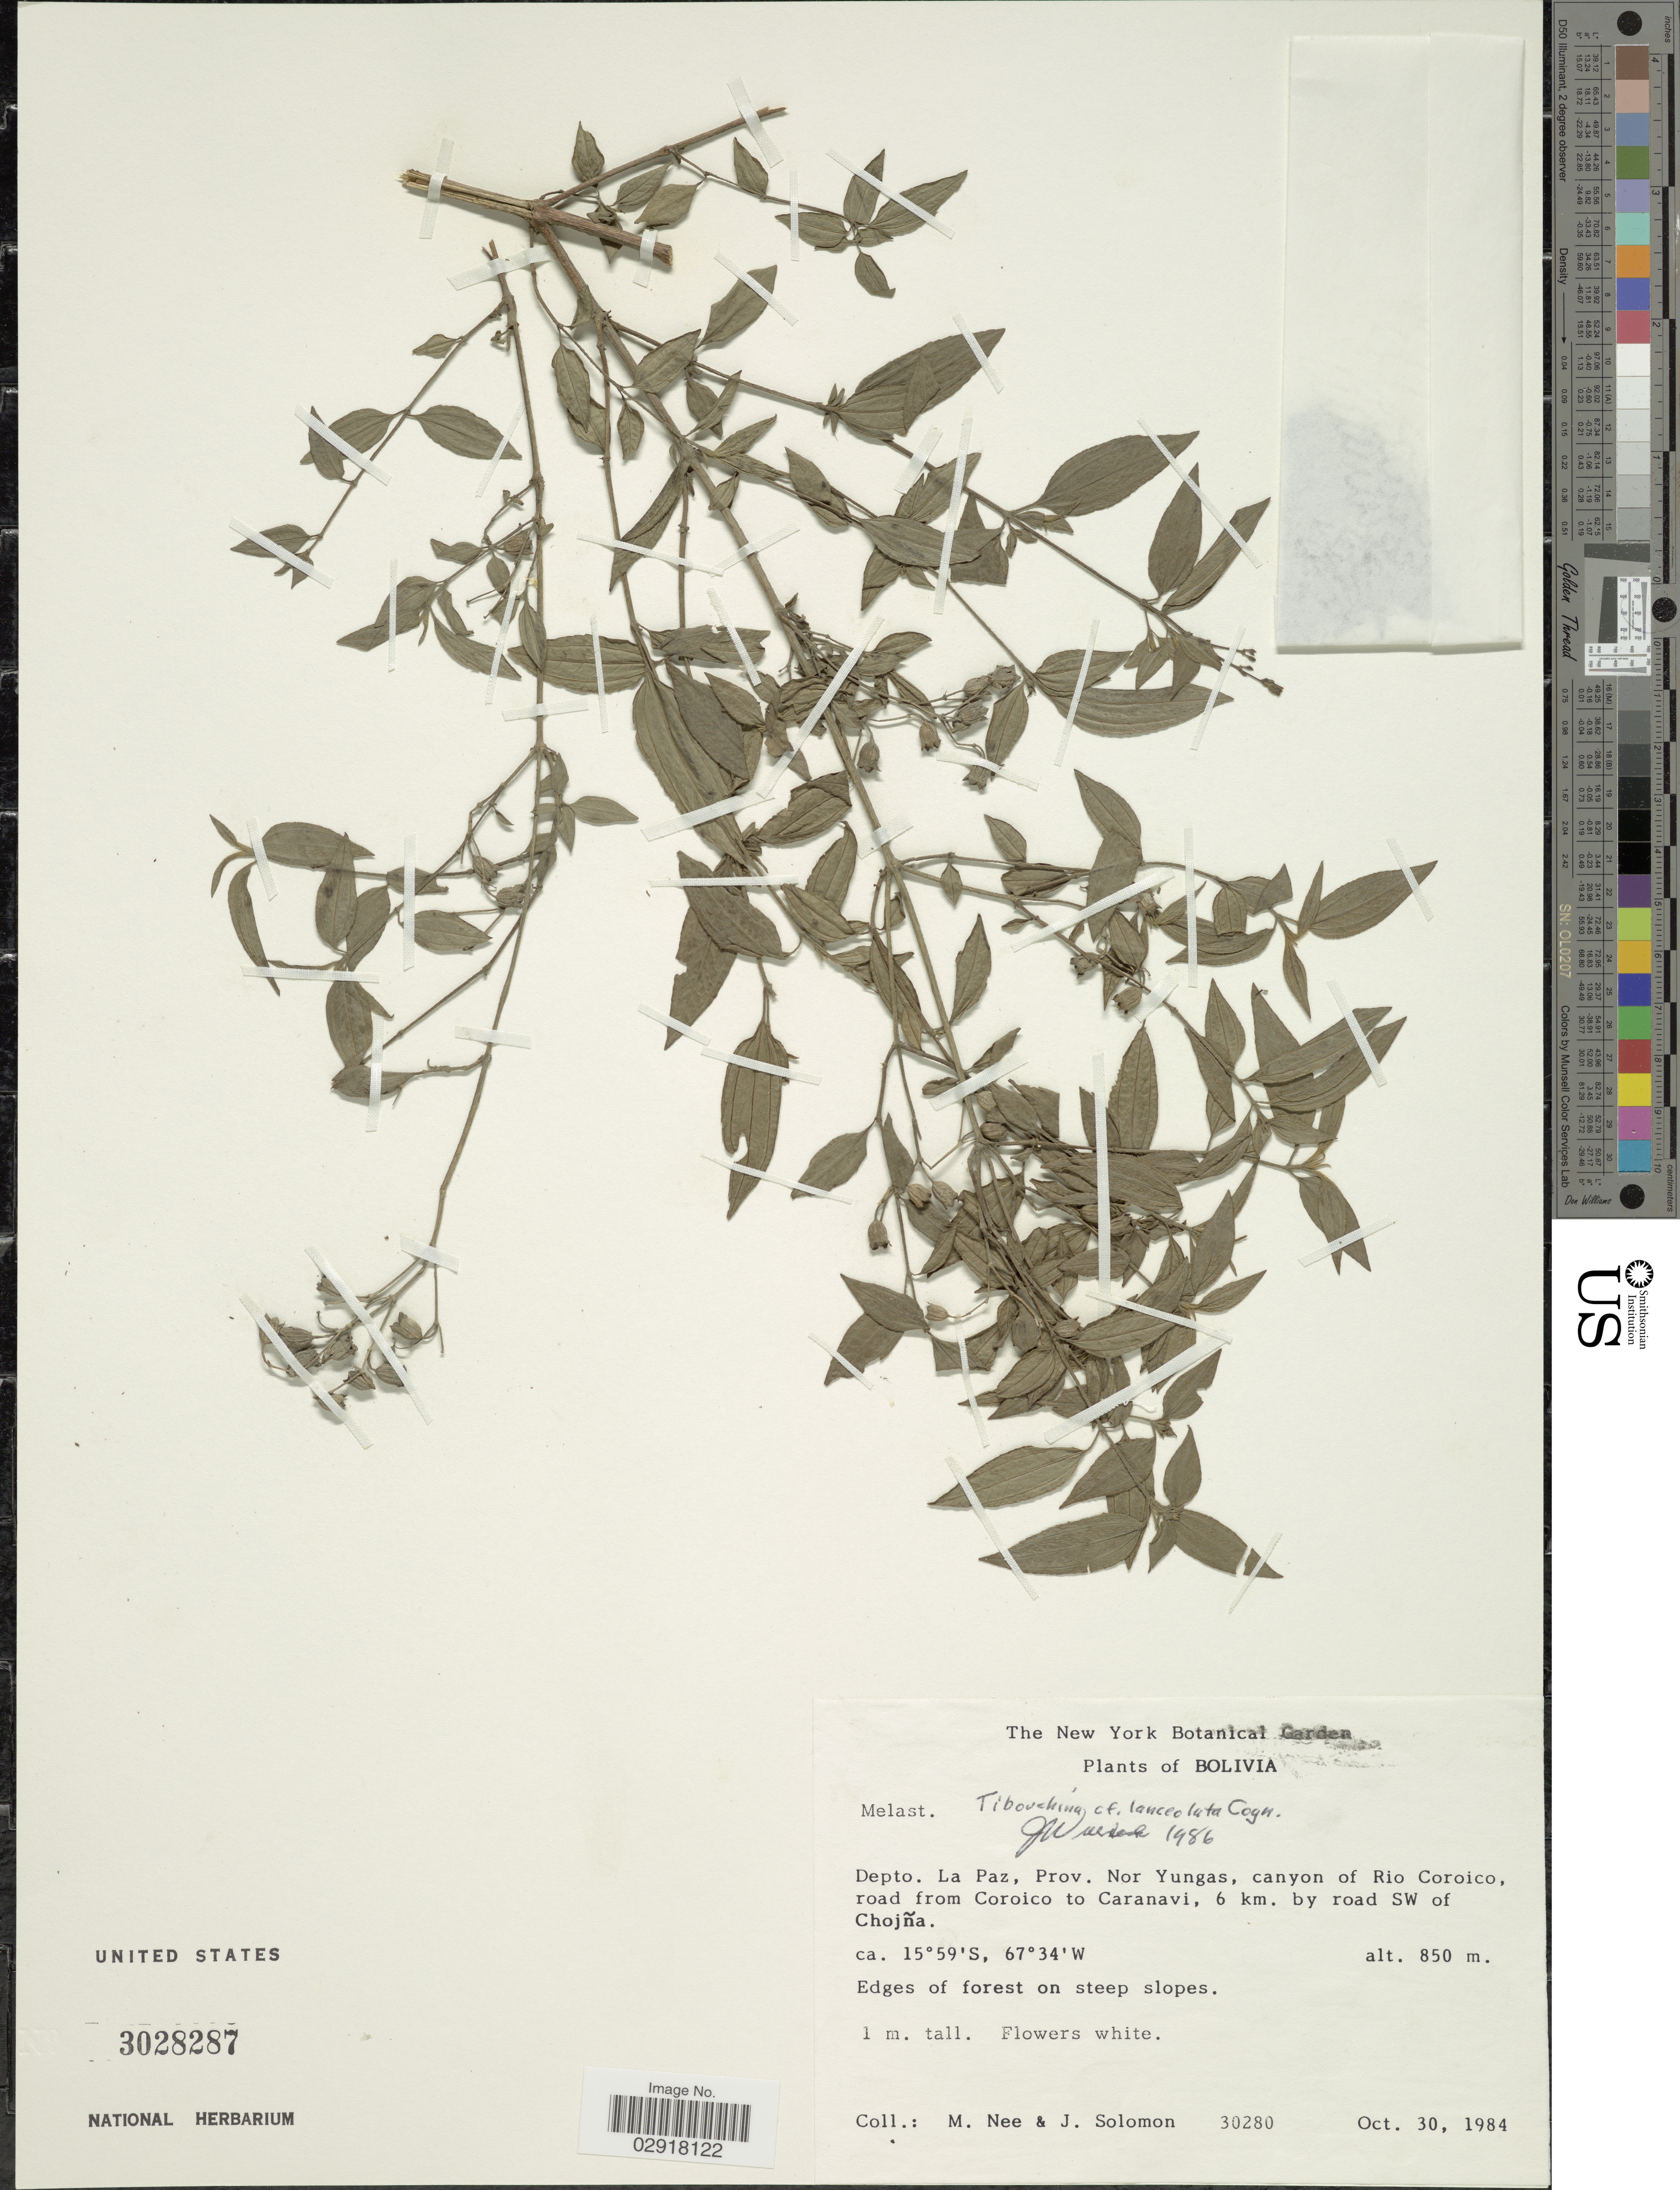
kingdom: Plantae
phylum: Tracheophyta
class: Magnoliopsida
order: Myrtales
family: Melastomataceae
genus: Chaetogastra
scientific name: Chaetogastra pauciflora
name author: P.J.F. Guim. & Michelang.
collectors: M. Nee & J. Solomon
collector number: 30280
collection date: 1984-10-30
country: Bolivia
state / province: La Paz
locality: Depto. La Paz, Prov. Nor Yungas, canyon of Rio Coroico, road from Coroico to Caranavi, 6 km. by road SW of Chojña.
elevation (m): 850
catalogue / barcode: US 3028287